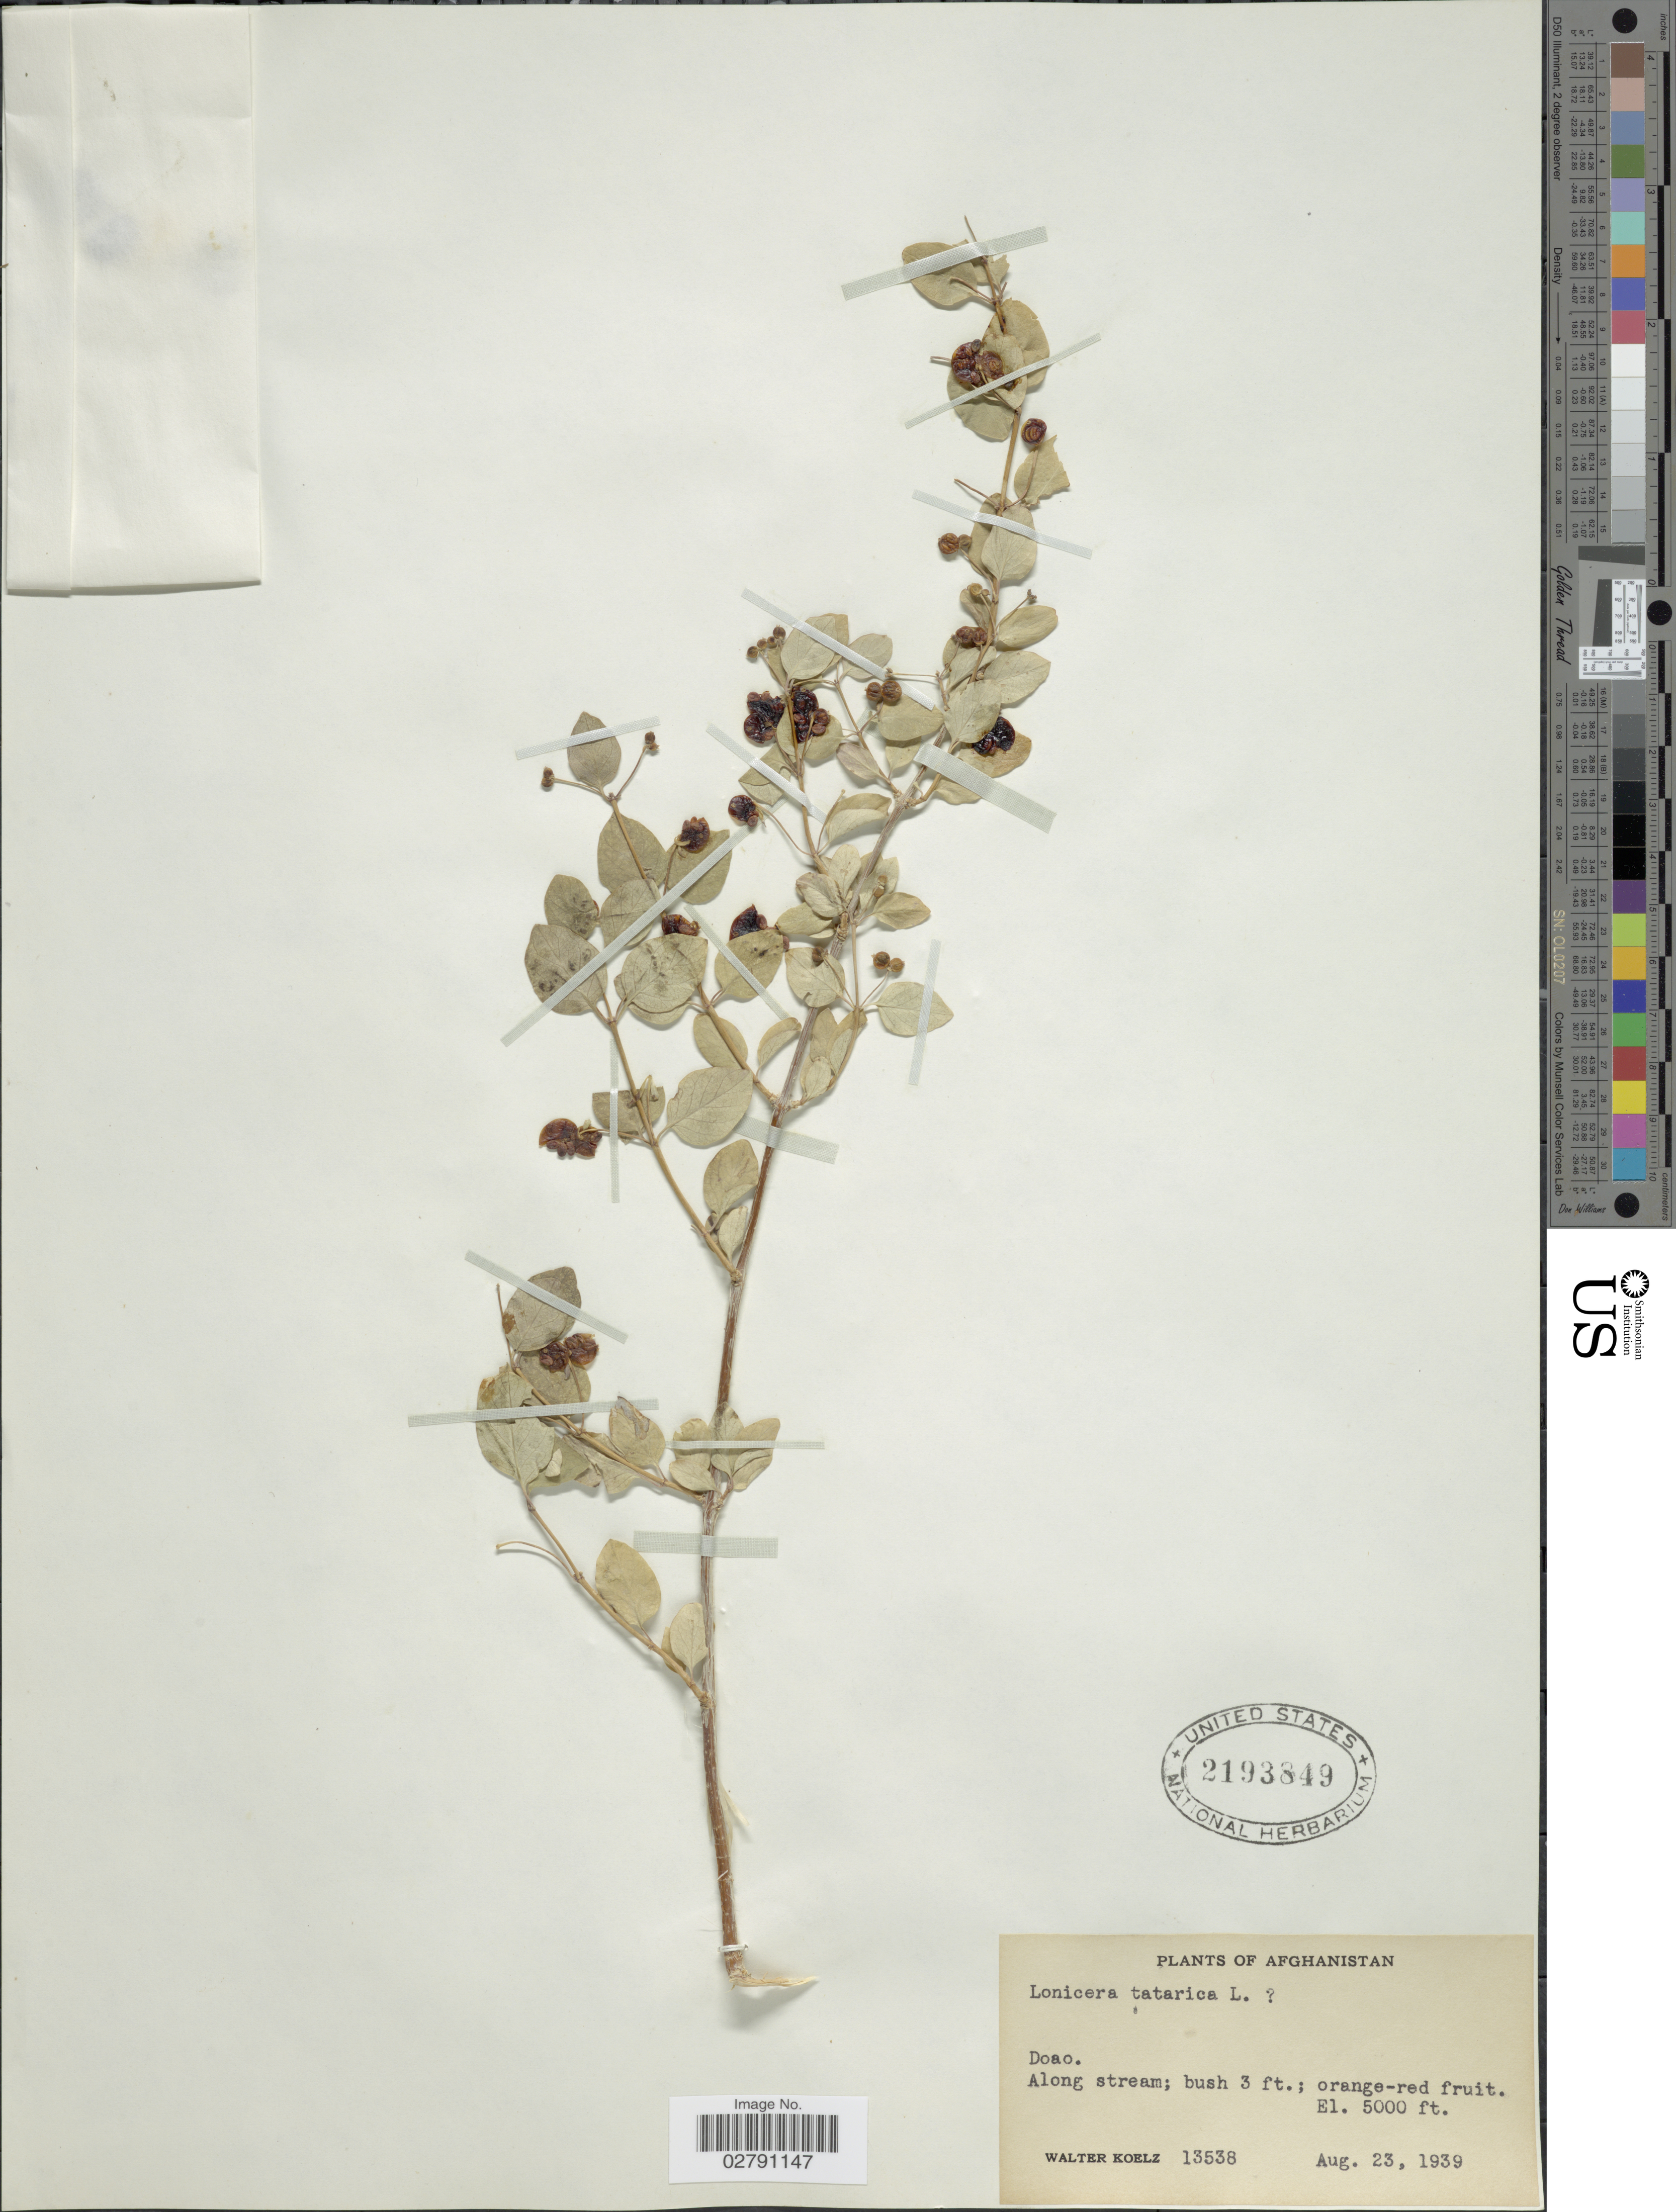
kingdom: Plantae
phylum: Tracheophyta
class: Magnoliopsida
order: Dipsacales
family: Caprifoliaceae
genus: Lonicera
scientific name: Lonicera tatarica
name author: L.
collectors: W. N. Koelz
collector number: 13538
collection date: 1939-08-23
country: Afghanistan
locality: Daoa.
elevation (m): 1524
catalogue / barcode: US 2193849